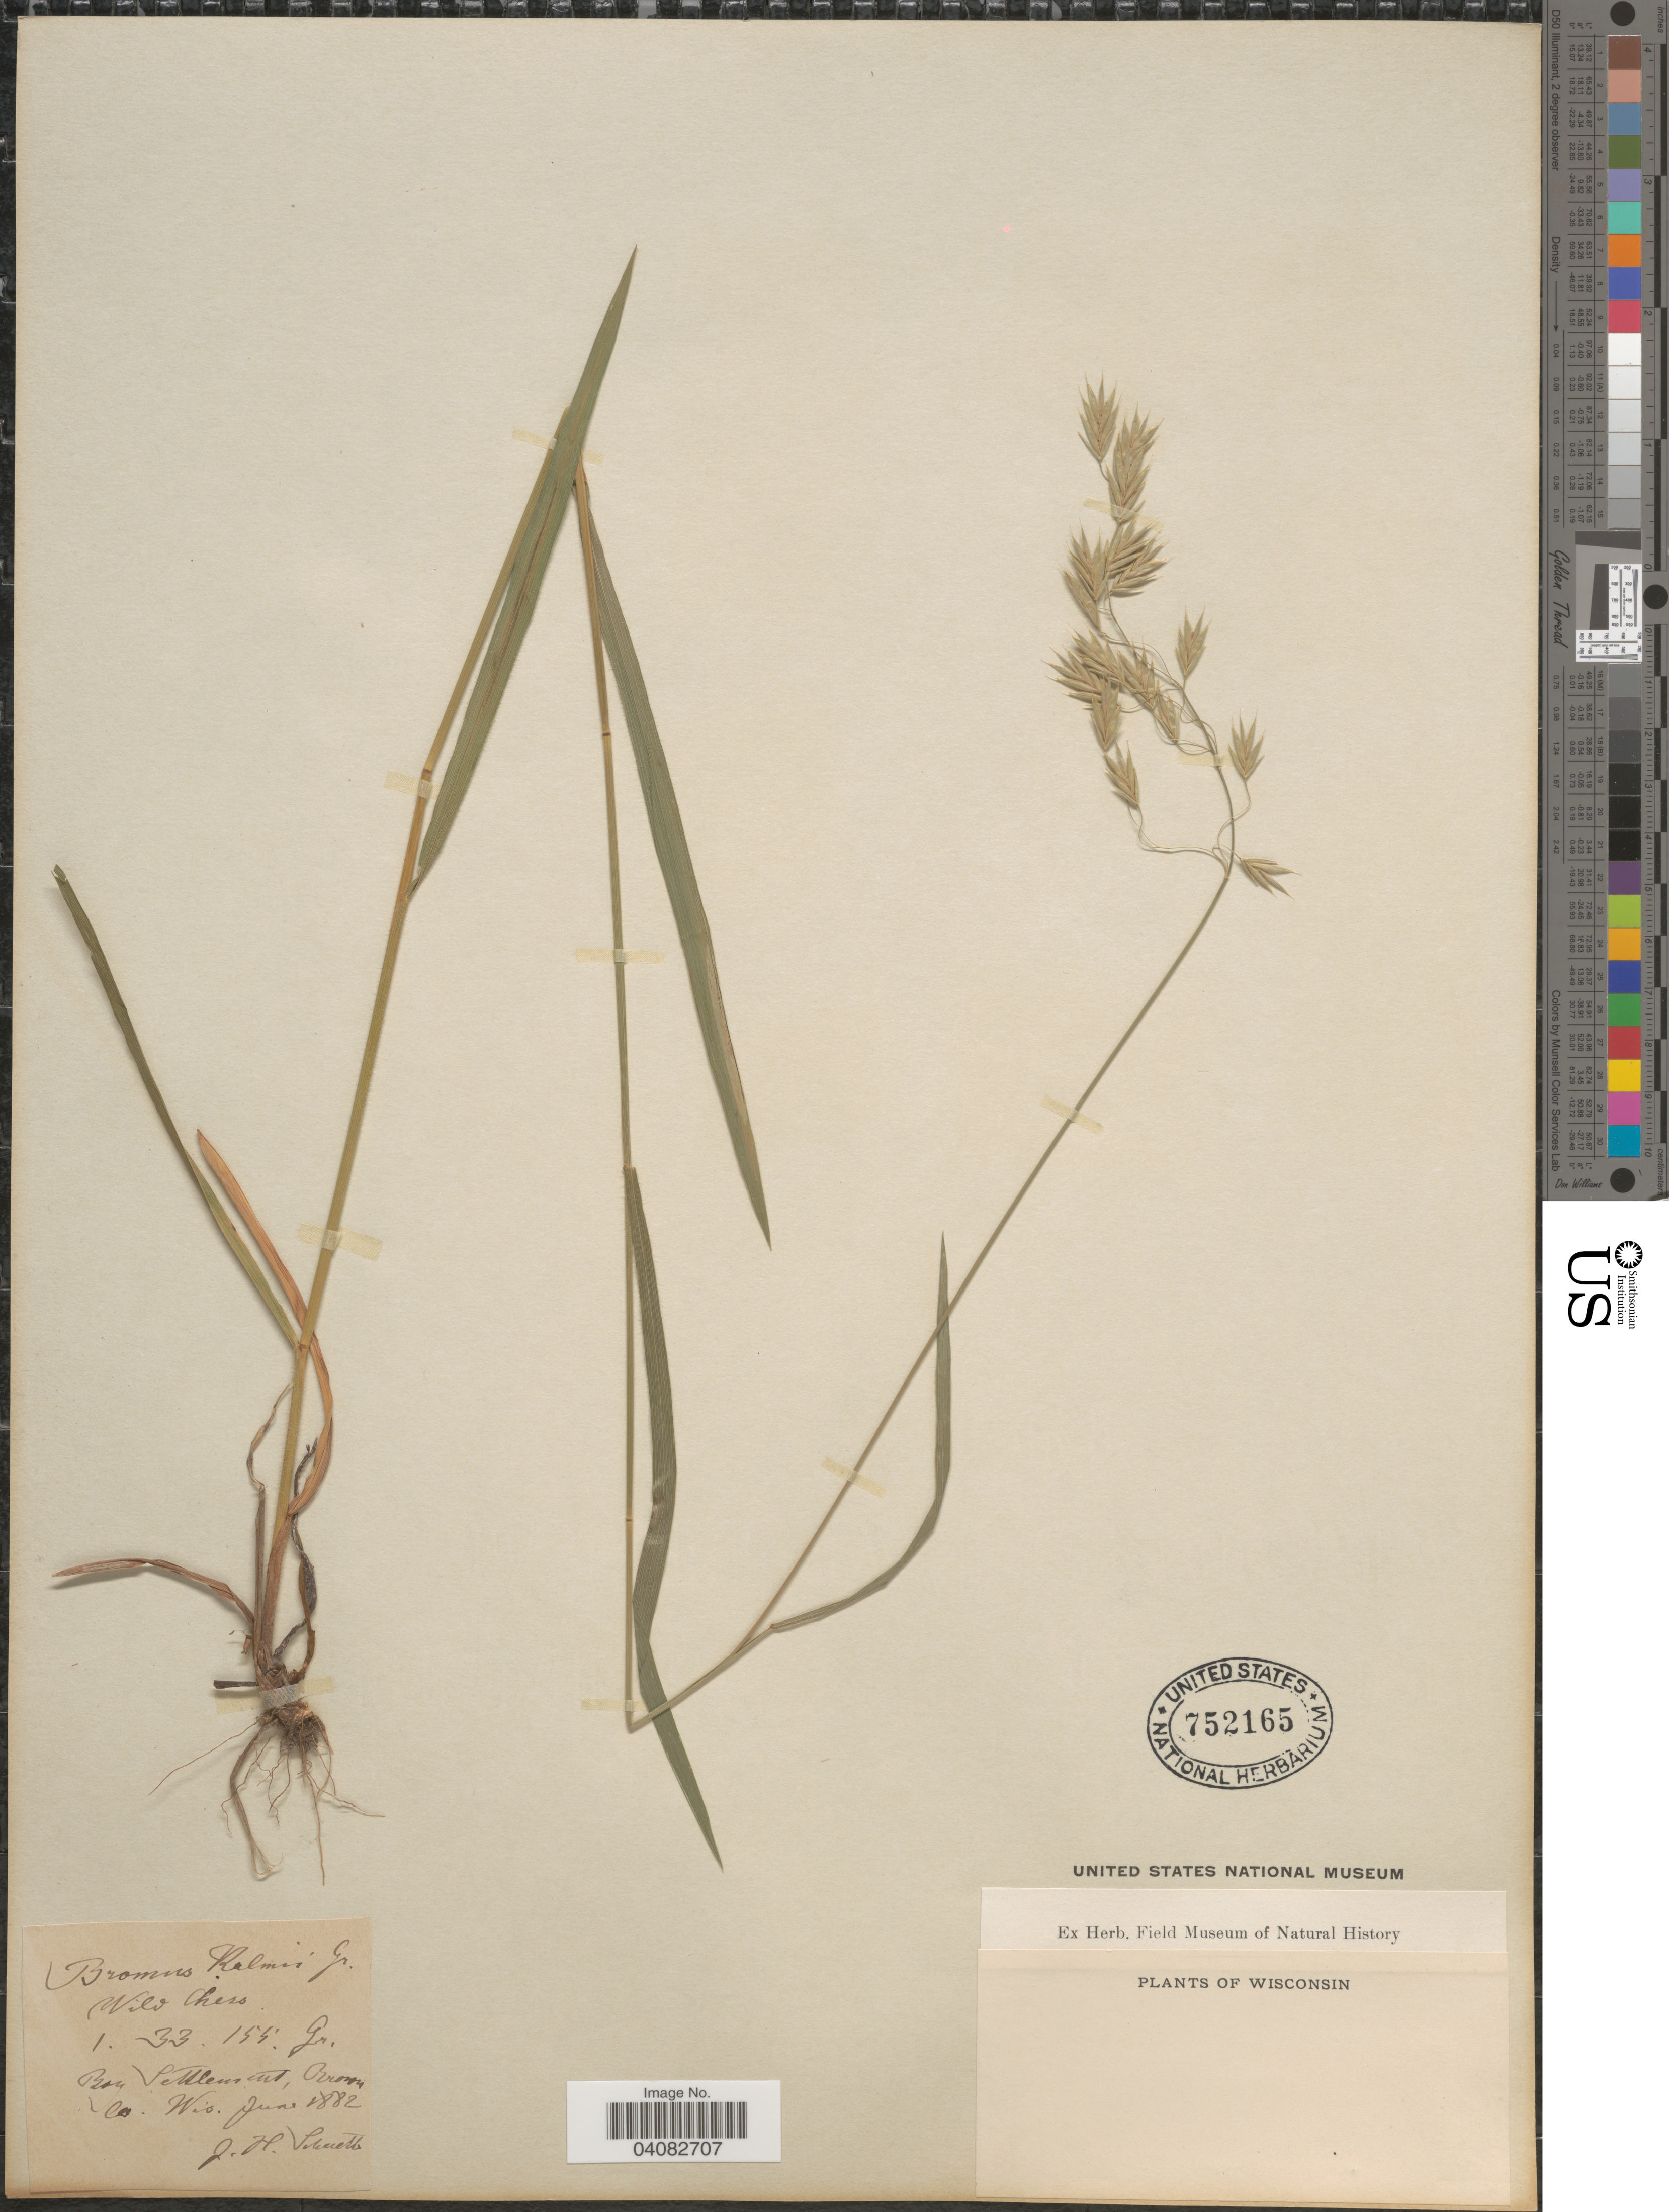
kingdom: Plantae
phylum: Tracheophyta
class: Liliopsida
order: Poales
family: Poaceae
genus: Bromus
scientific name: Bromus kalmii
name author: A. Gray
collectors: J. H. Schuette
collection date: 1882-06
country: United States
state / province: Wisconsin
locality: Bay Settlement, Brown Co.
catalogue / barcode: US 752165